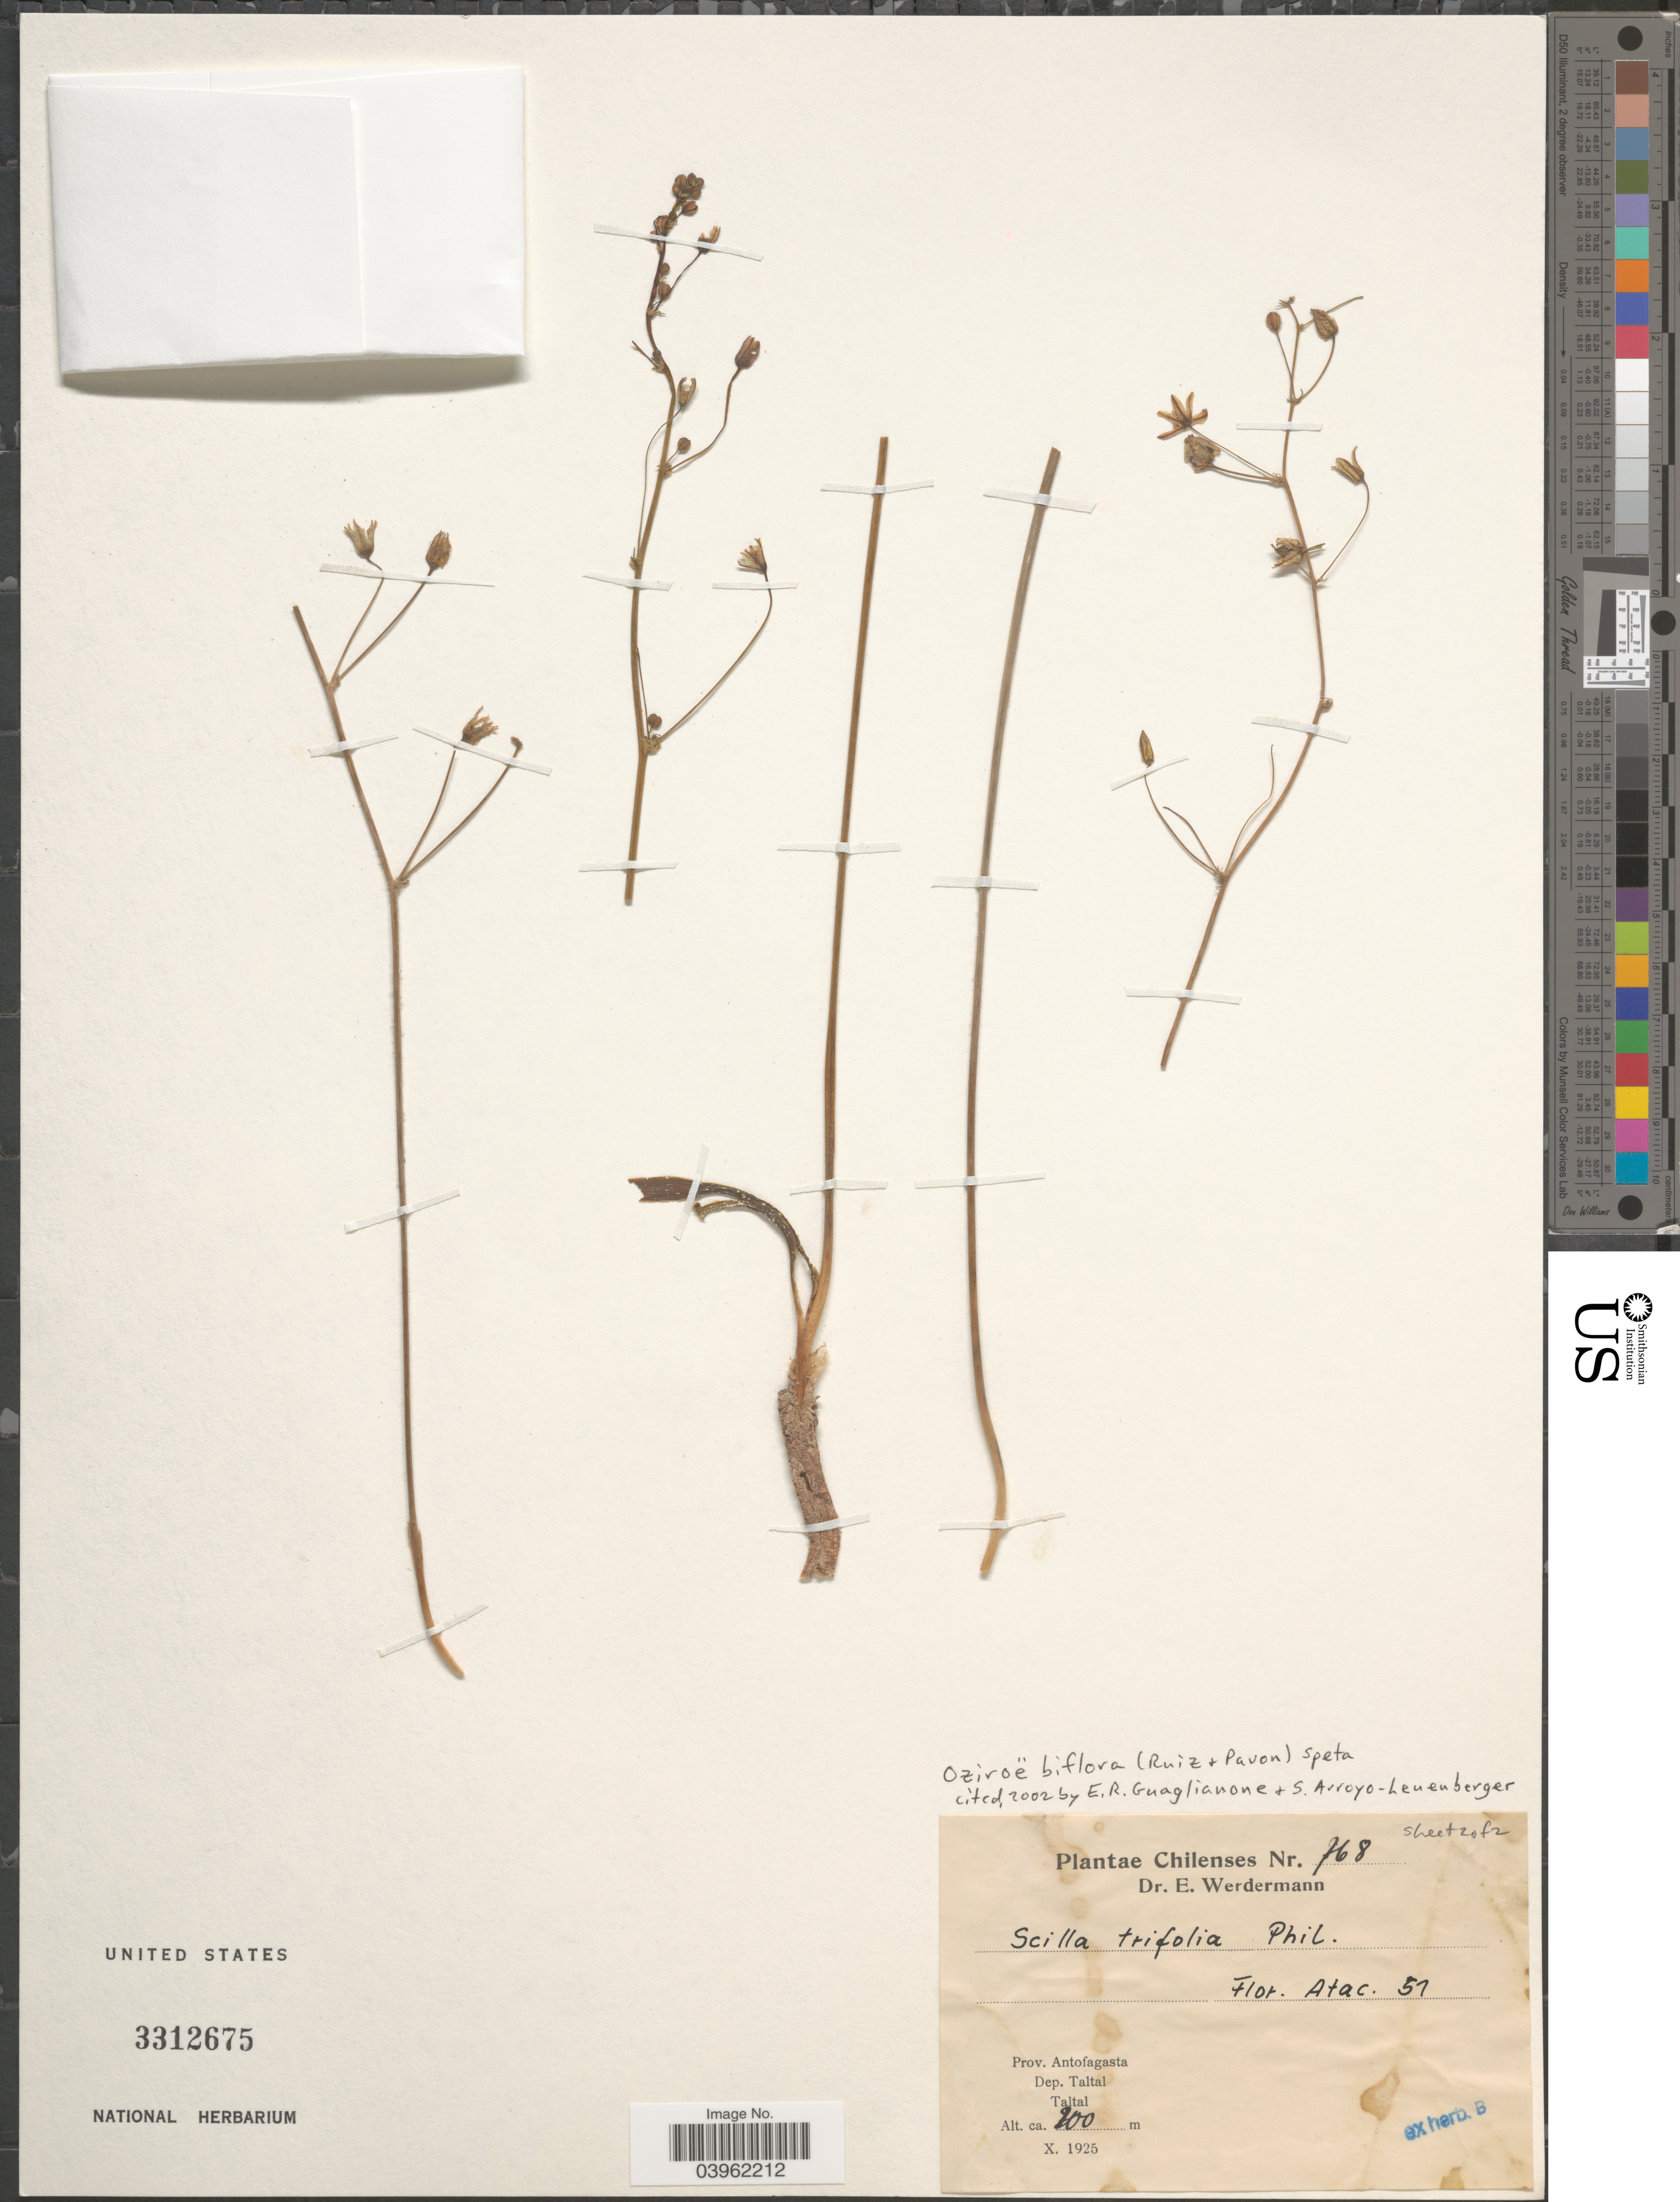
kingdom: Plantae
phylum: Tracheophyta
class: Liliopsida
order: Asparagales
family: Asparagaceae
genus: Oziroe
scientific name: Oziroë biflora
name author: (Ruiz & Pav.) Speta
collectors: E. Werdermann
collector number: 768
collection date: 1925-10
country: Chile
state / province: Antofagasta (II)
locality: Dep. Taltal. Taltal.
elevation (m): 200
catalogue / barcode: US 3312675